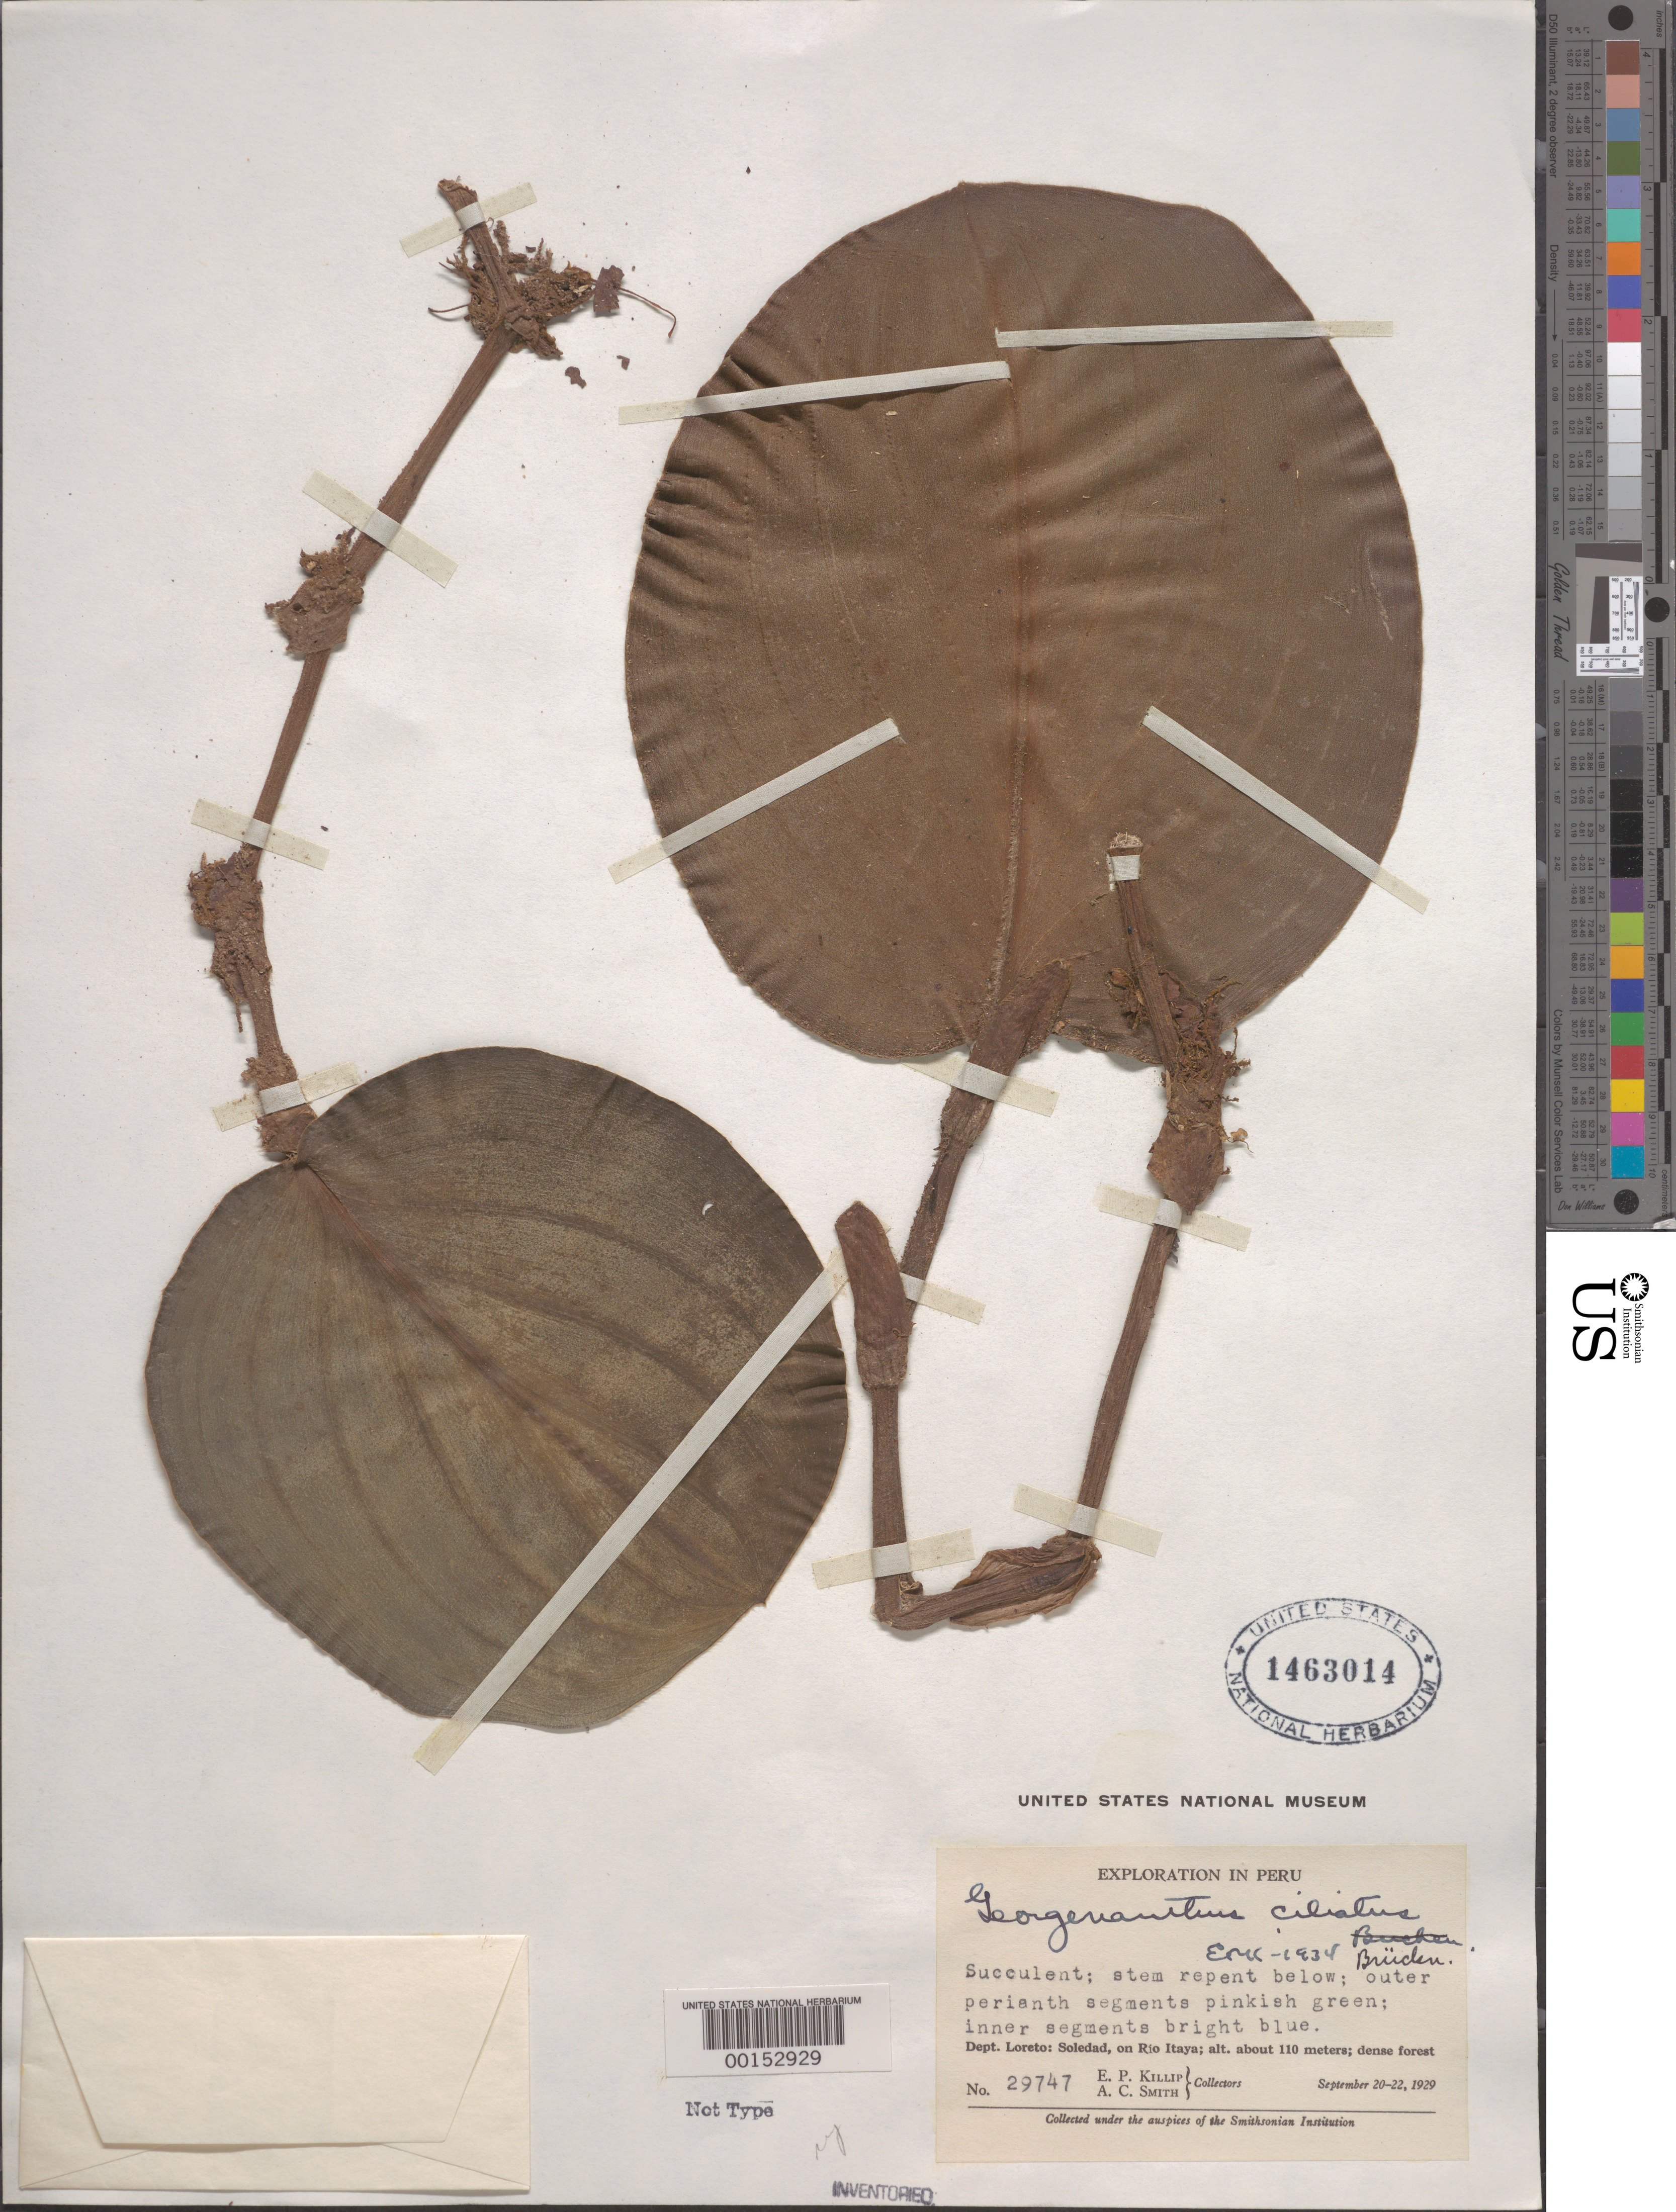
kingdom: Plantae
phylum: Tracheophyta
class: Liliopsida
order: Commelinales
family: Commelinaceae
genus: Geogenanthus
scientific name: Geogenanthus ciliatus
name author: G. Brückn.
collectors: E. P. Killip & A. C. Smith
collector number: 29747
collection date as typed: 20 Sep 1929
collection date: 1929-09-20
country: Peru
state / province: Loreto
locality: Soledad, rio itaya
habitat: Forest understory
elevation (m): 110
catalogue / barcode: US 1463014